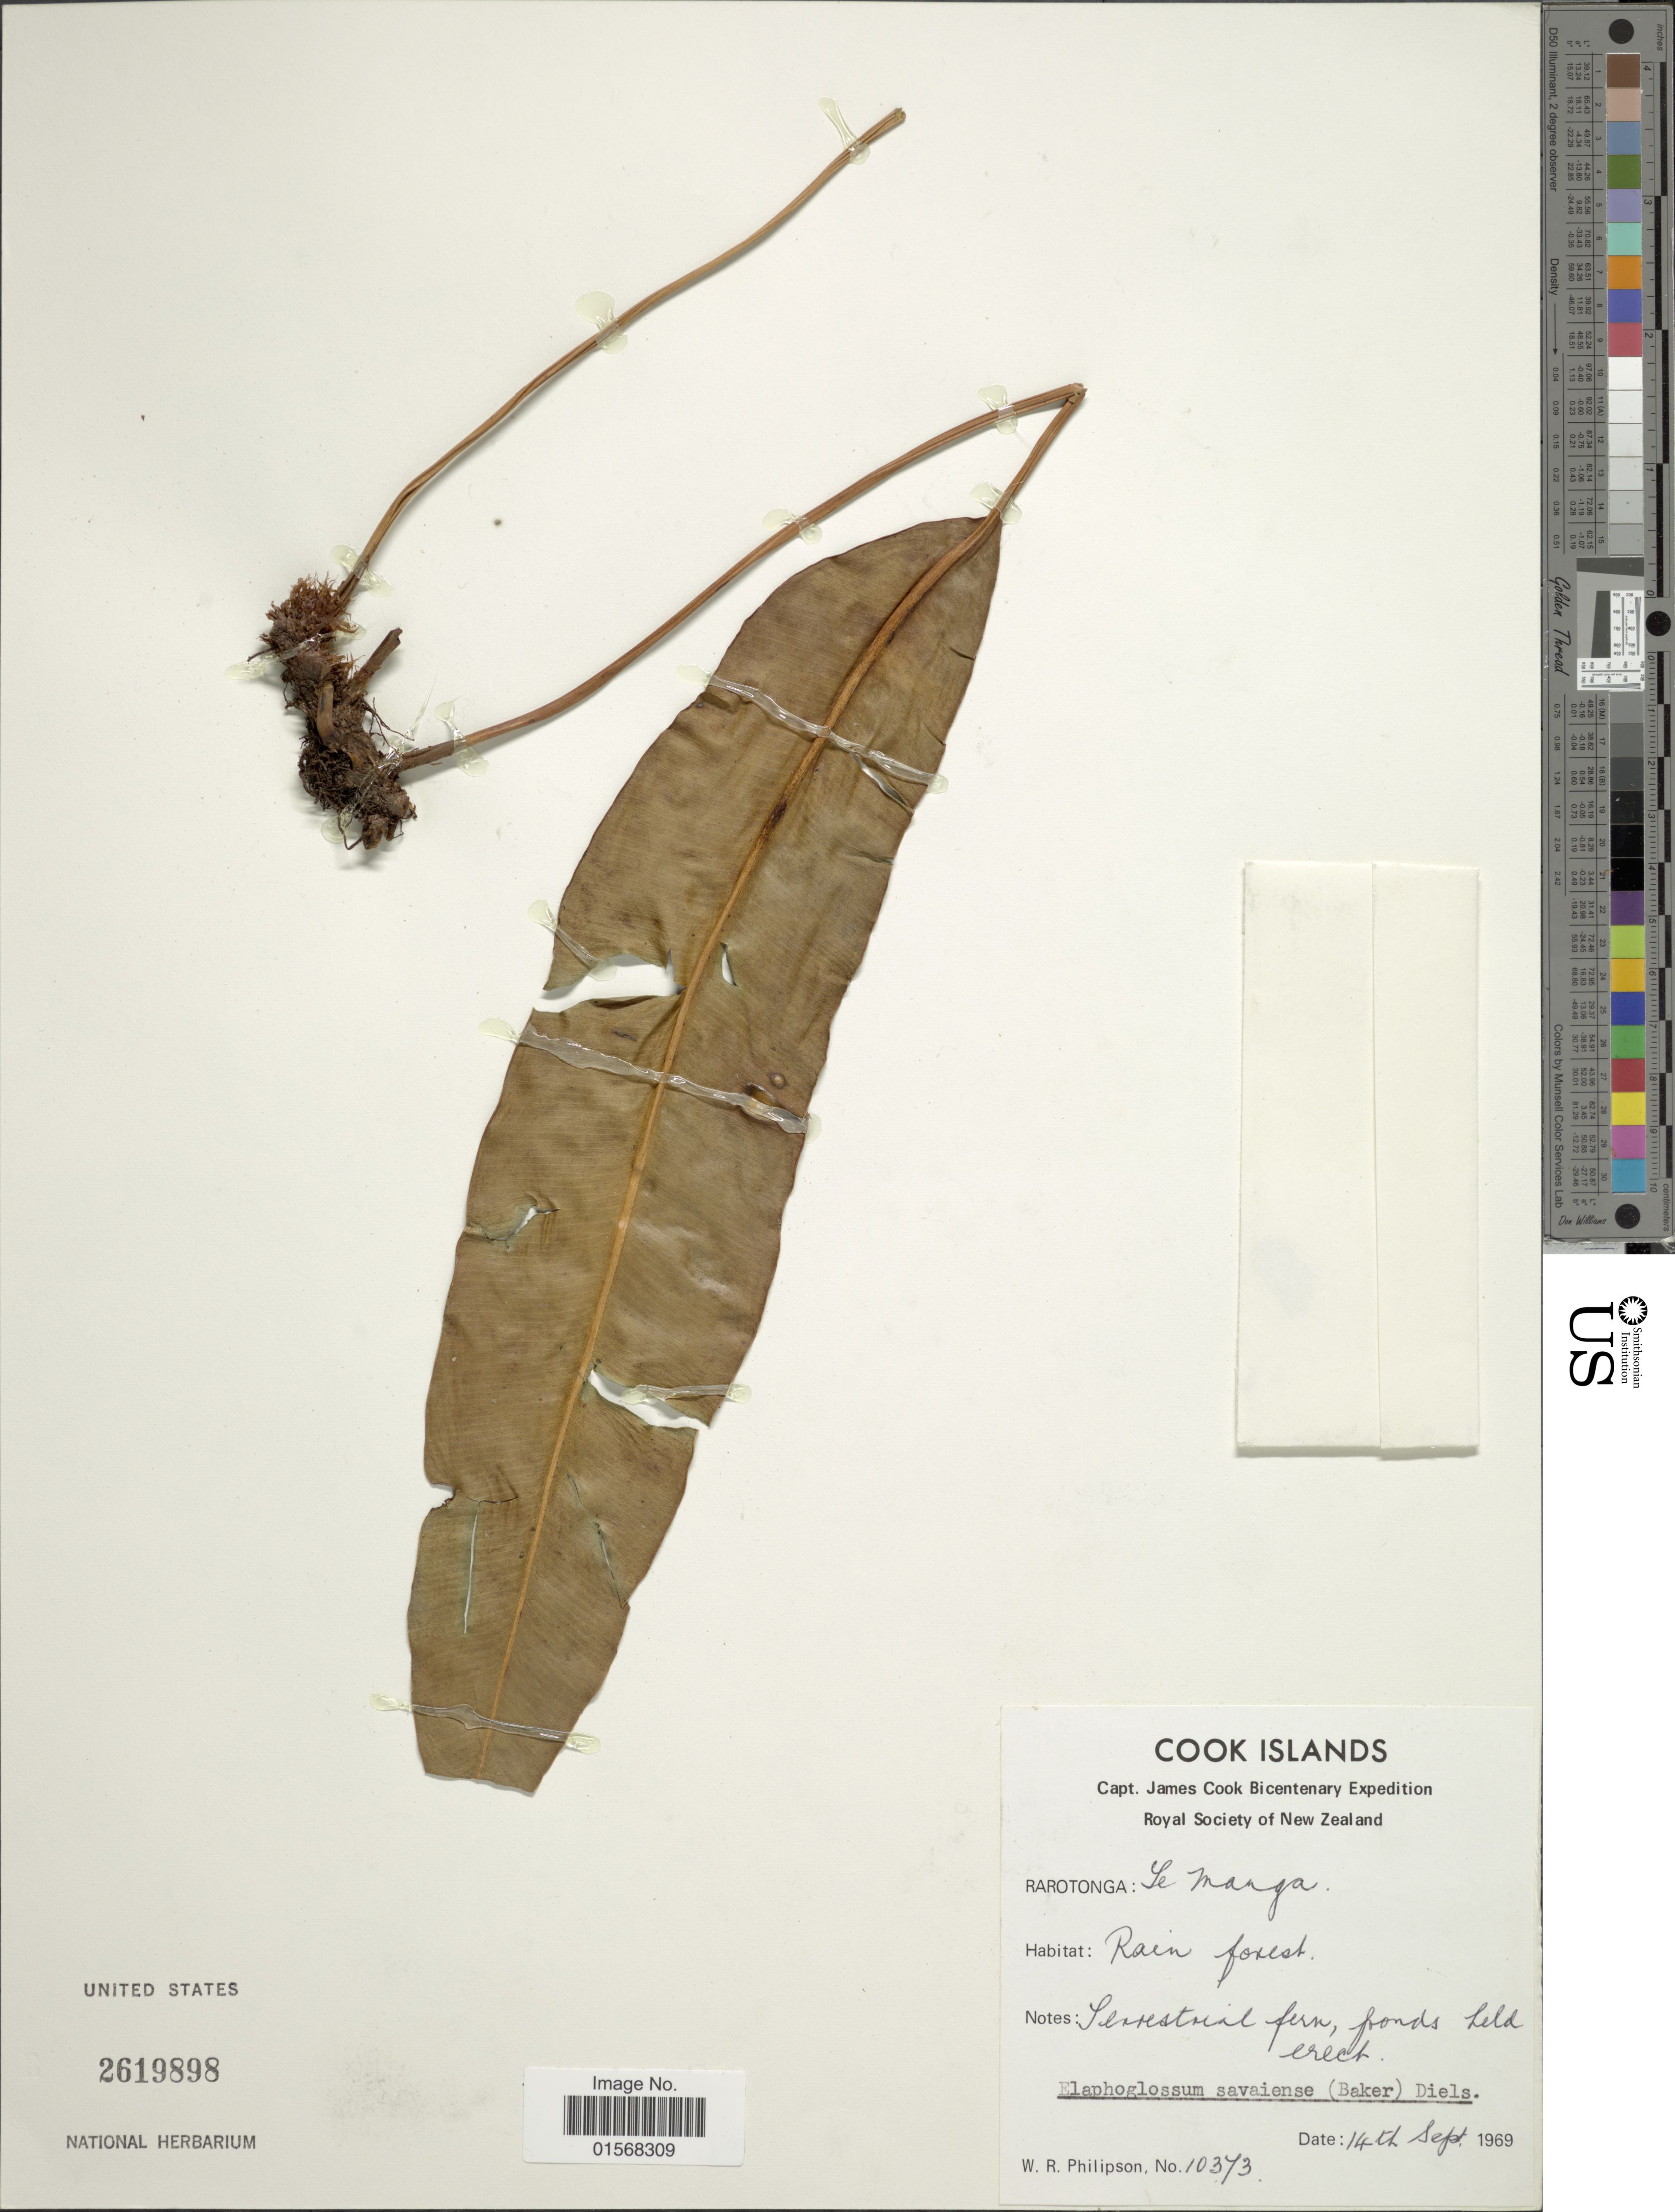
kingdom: Plantae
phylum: Tracheophyta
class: Polypodiopsida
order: Polypodiales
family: Dryopteridaceae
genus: Elaphoglossum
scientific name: Elaphoglossum savaiense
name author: (Baker) Diels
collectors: W. R. Philipson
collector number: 10373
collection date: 1969-09-14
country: Cook Islands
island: Rarotonga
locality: Rarotonga: Se Manga. [interpreted]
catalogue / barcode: US 2619898